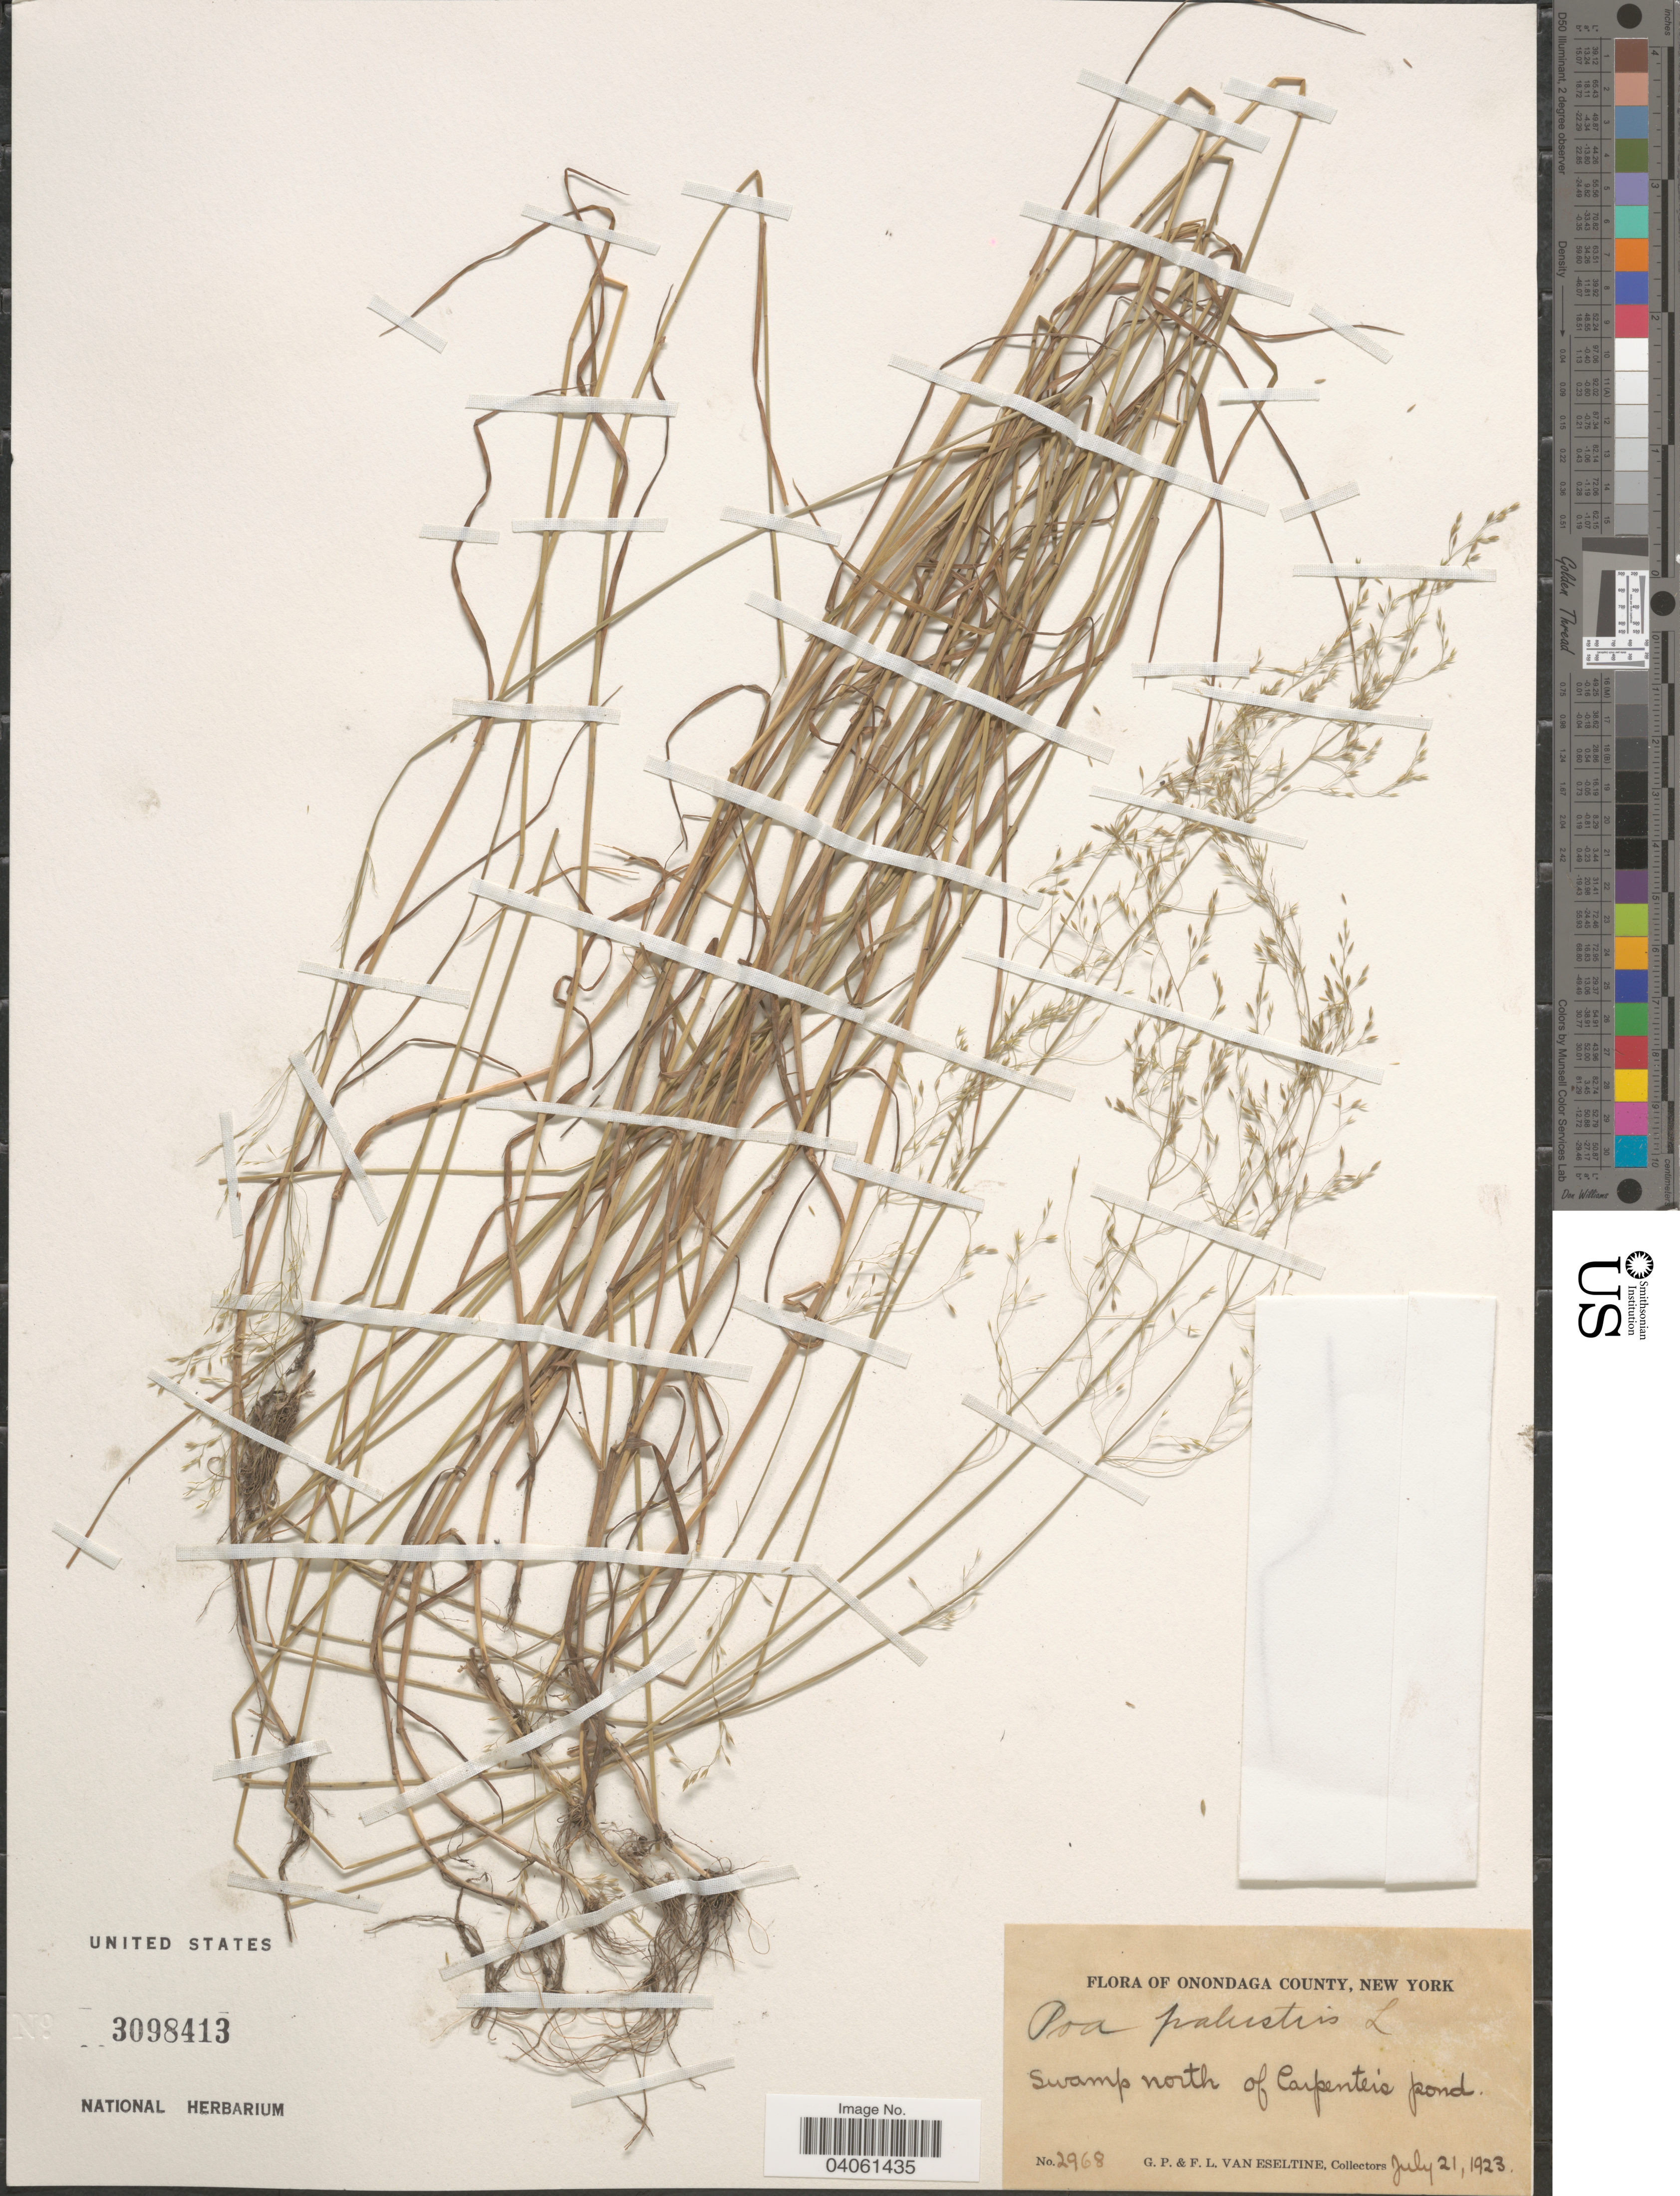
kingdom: Plantae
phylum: Tracheophyta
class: Liliopsida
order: Poales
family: Poaceae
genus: Poa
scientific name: Poa palustris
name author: L.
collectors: G. P. Van Eseltine & F. Van eseltine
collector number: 2968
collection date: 1923-07-21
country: United States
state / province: New York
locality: Onondaga County. Swamp north of Carpenter's pond.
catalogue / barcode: US 3098413